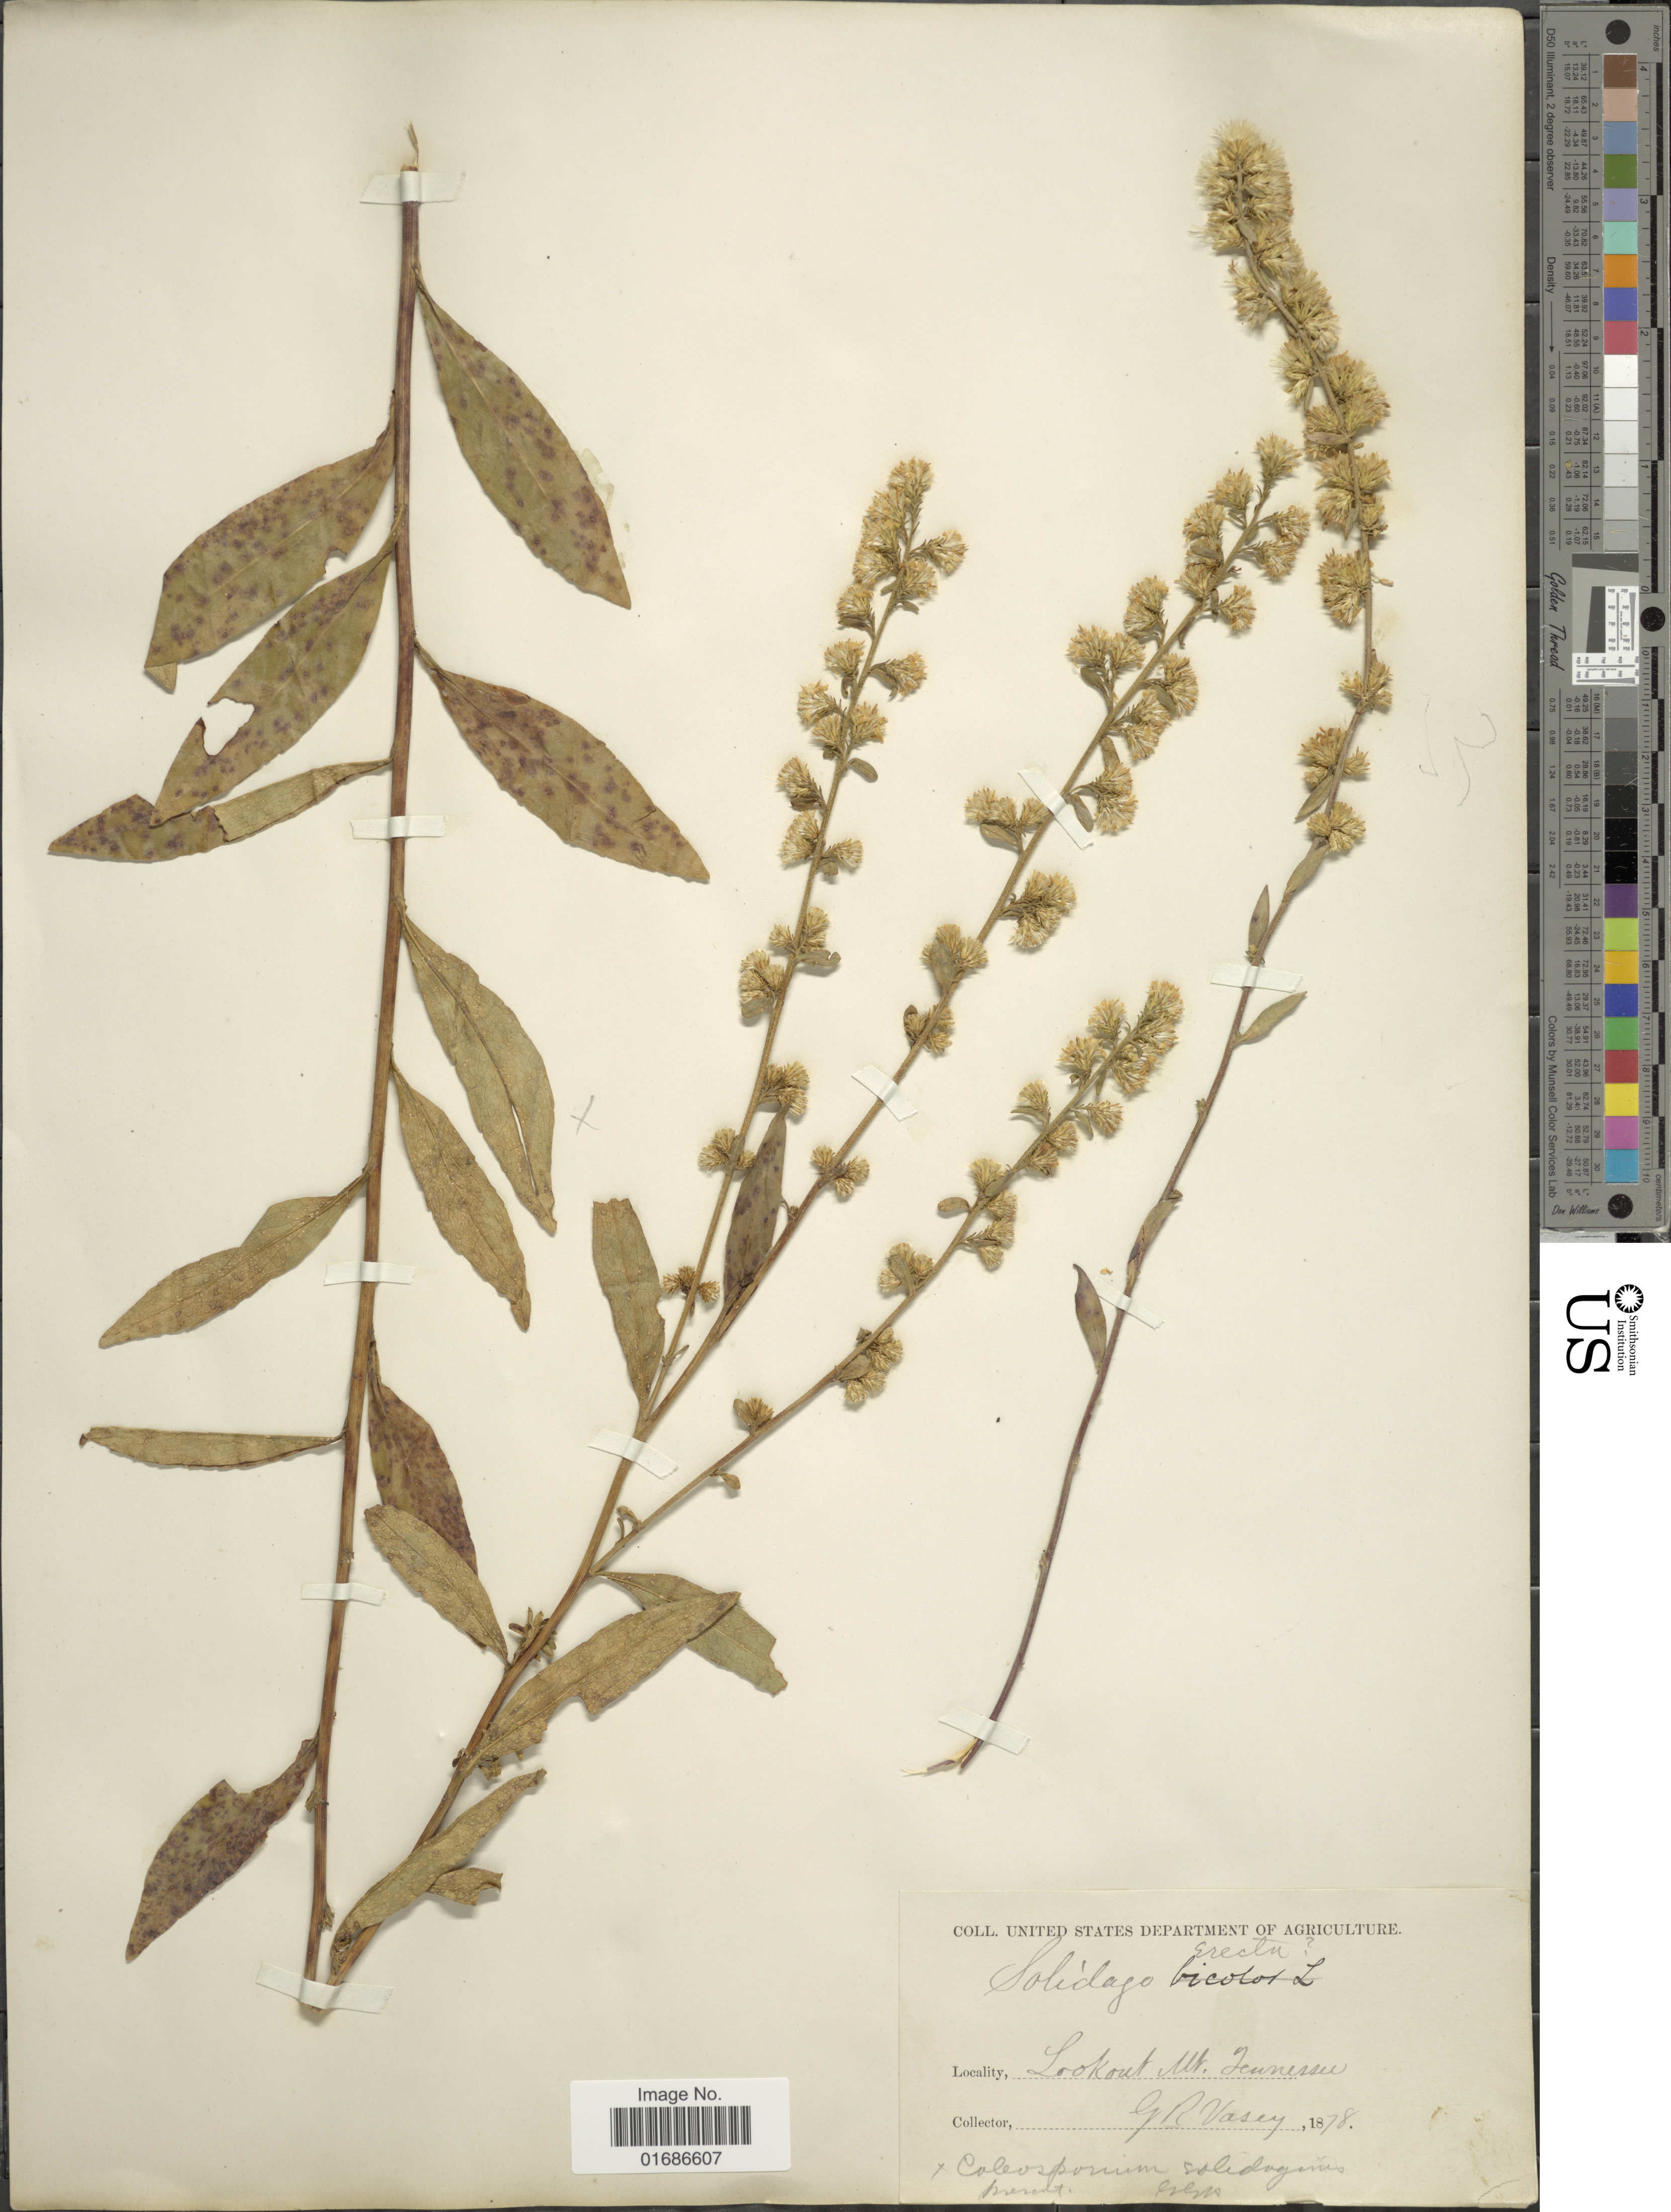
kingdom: Plantae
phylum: Tracheophyta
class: Magnoliopsida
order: Asterales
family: Asteraceae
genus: Solidago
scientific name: Solidago erecta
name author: Pursh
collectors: G. R. Vasey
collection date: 1878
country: United States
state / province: Tennessee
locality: Lookout Mt